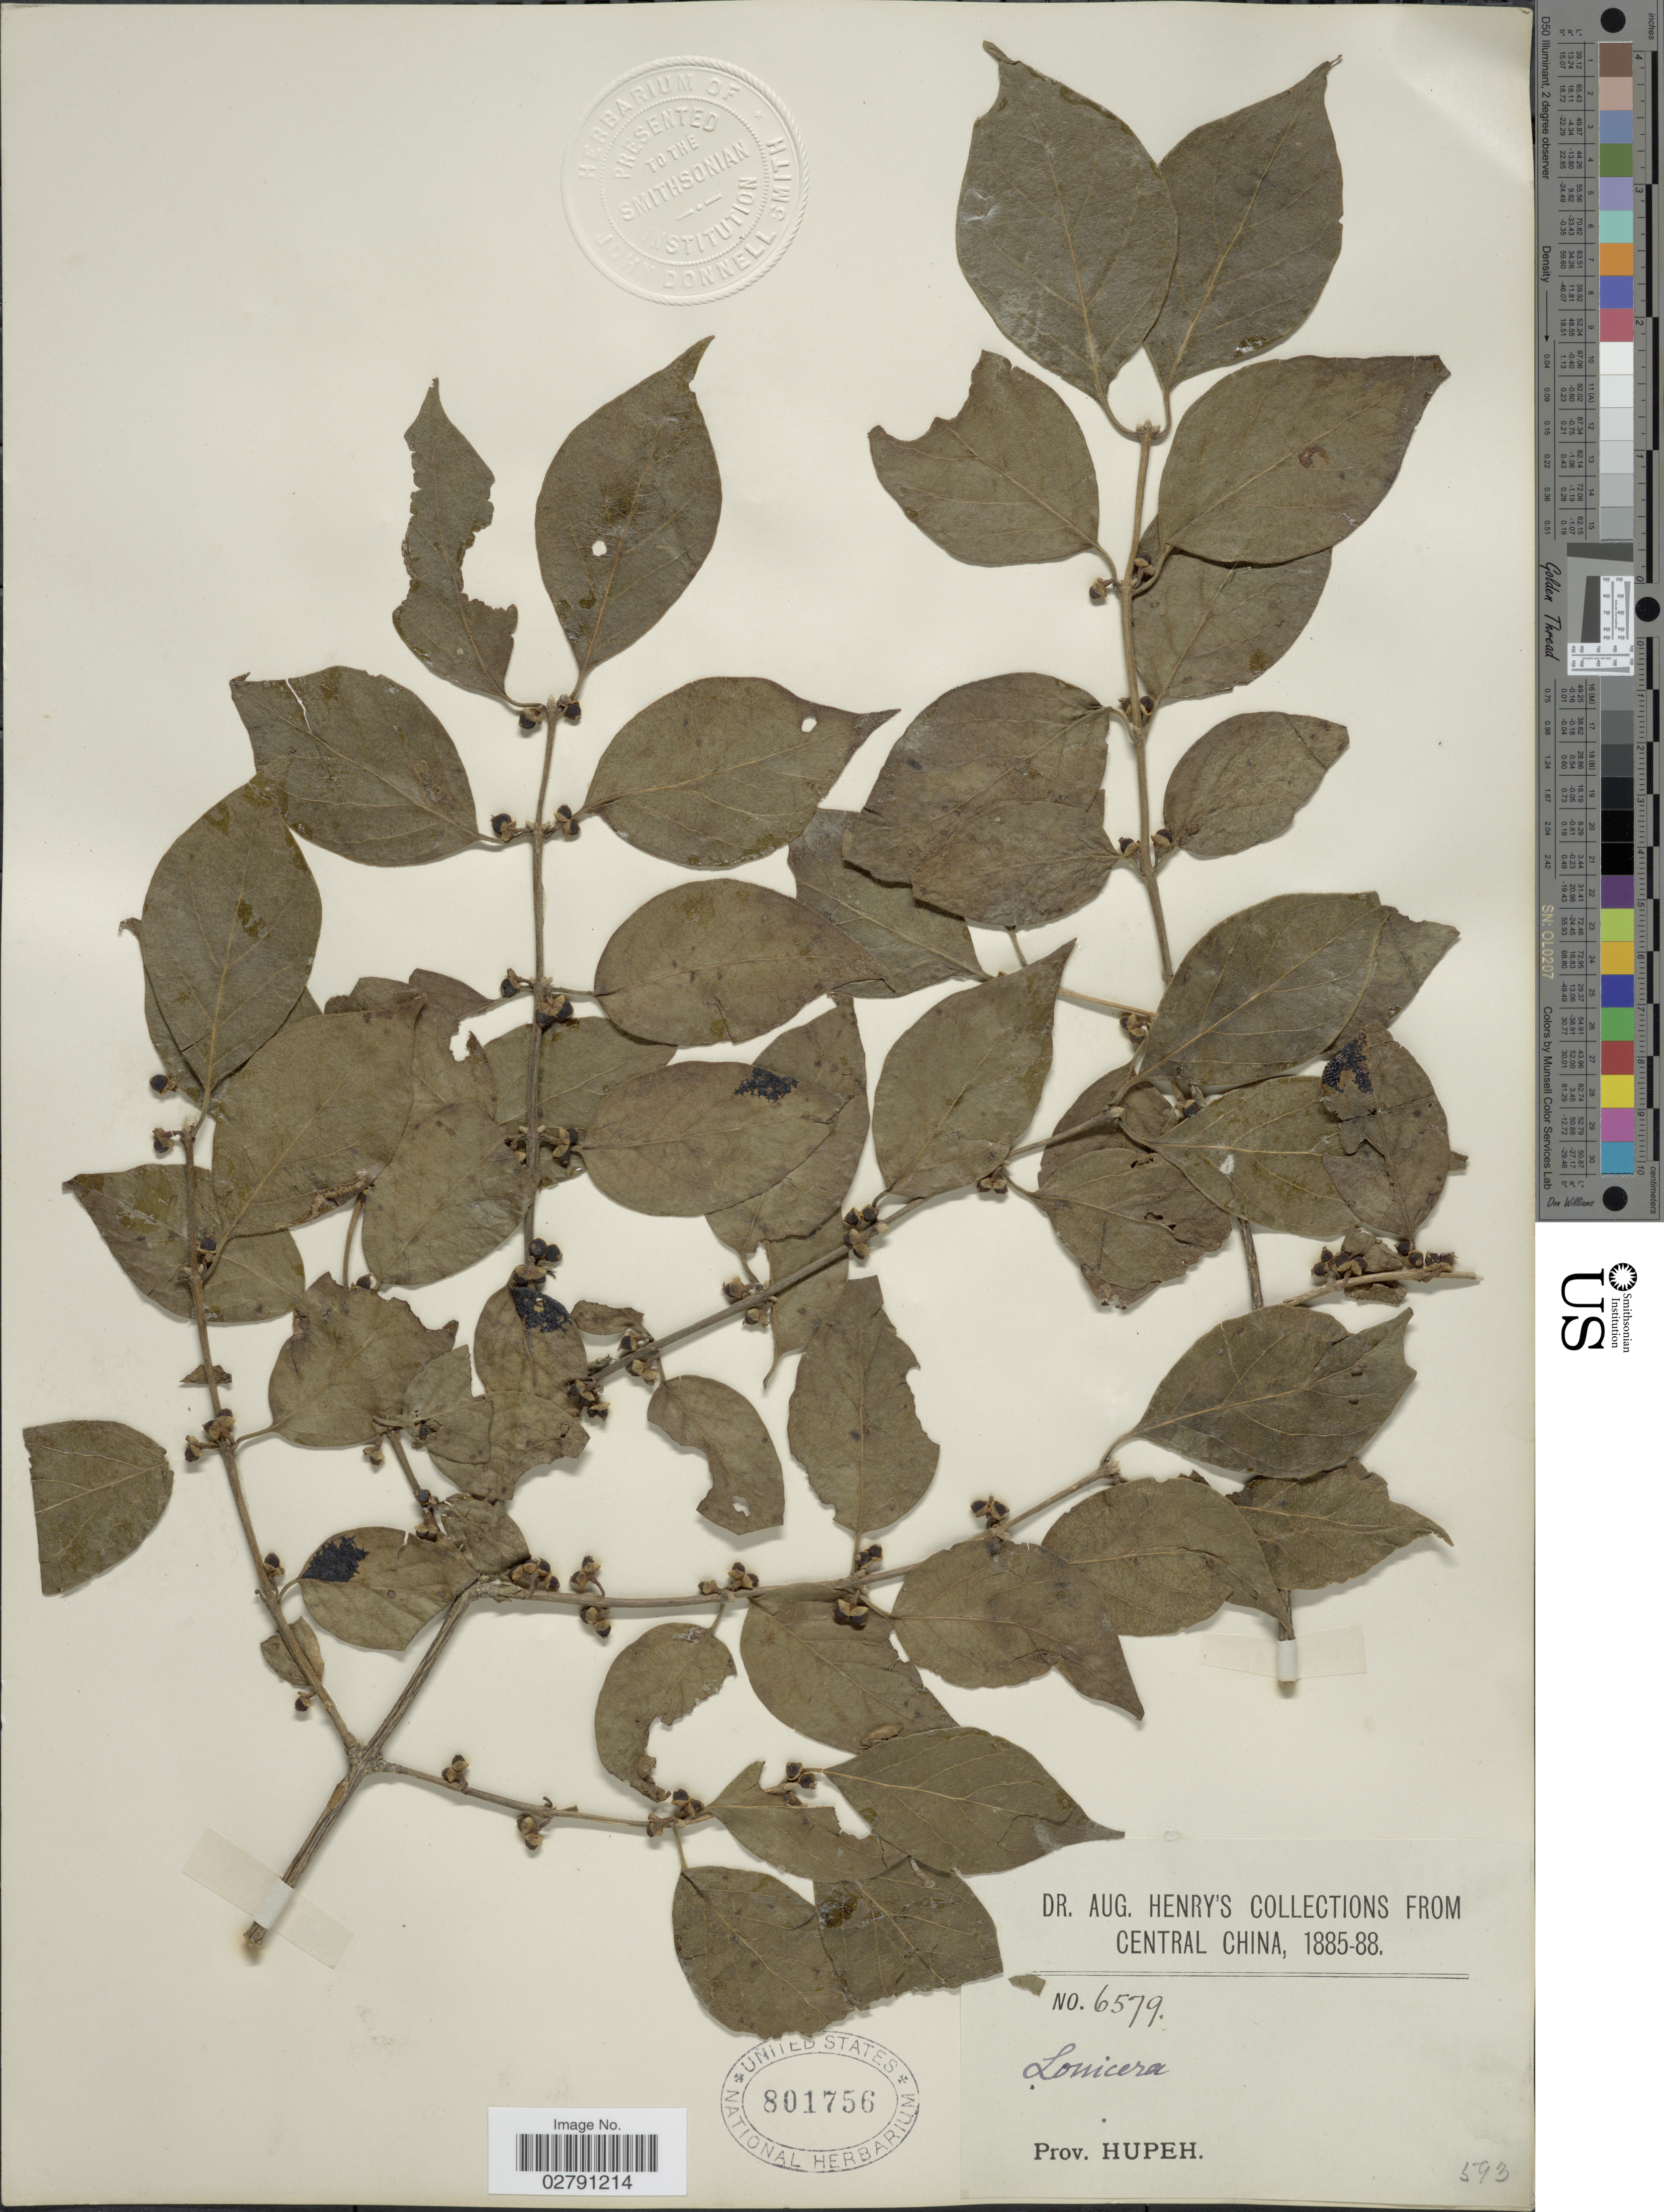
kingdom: Plantae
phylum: Tracheophyta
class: Magnoliopsida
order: Dipsacales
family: Caprifoliaceae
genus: Lonicera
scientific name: Lonicera sp.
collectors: A. Henry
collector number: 6579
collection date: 1885/1888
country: China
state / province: Hubei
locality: Central China. Prov. Hupeh.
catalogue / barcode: US 801756